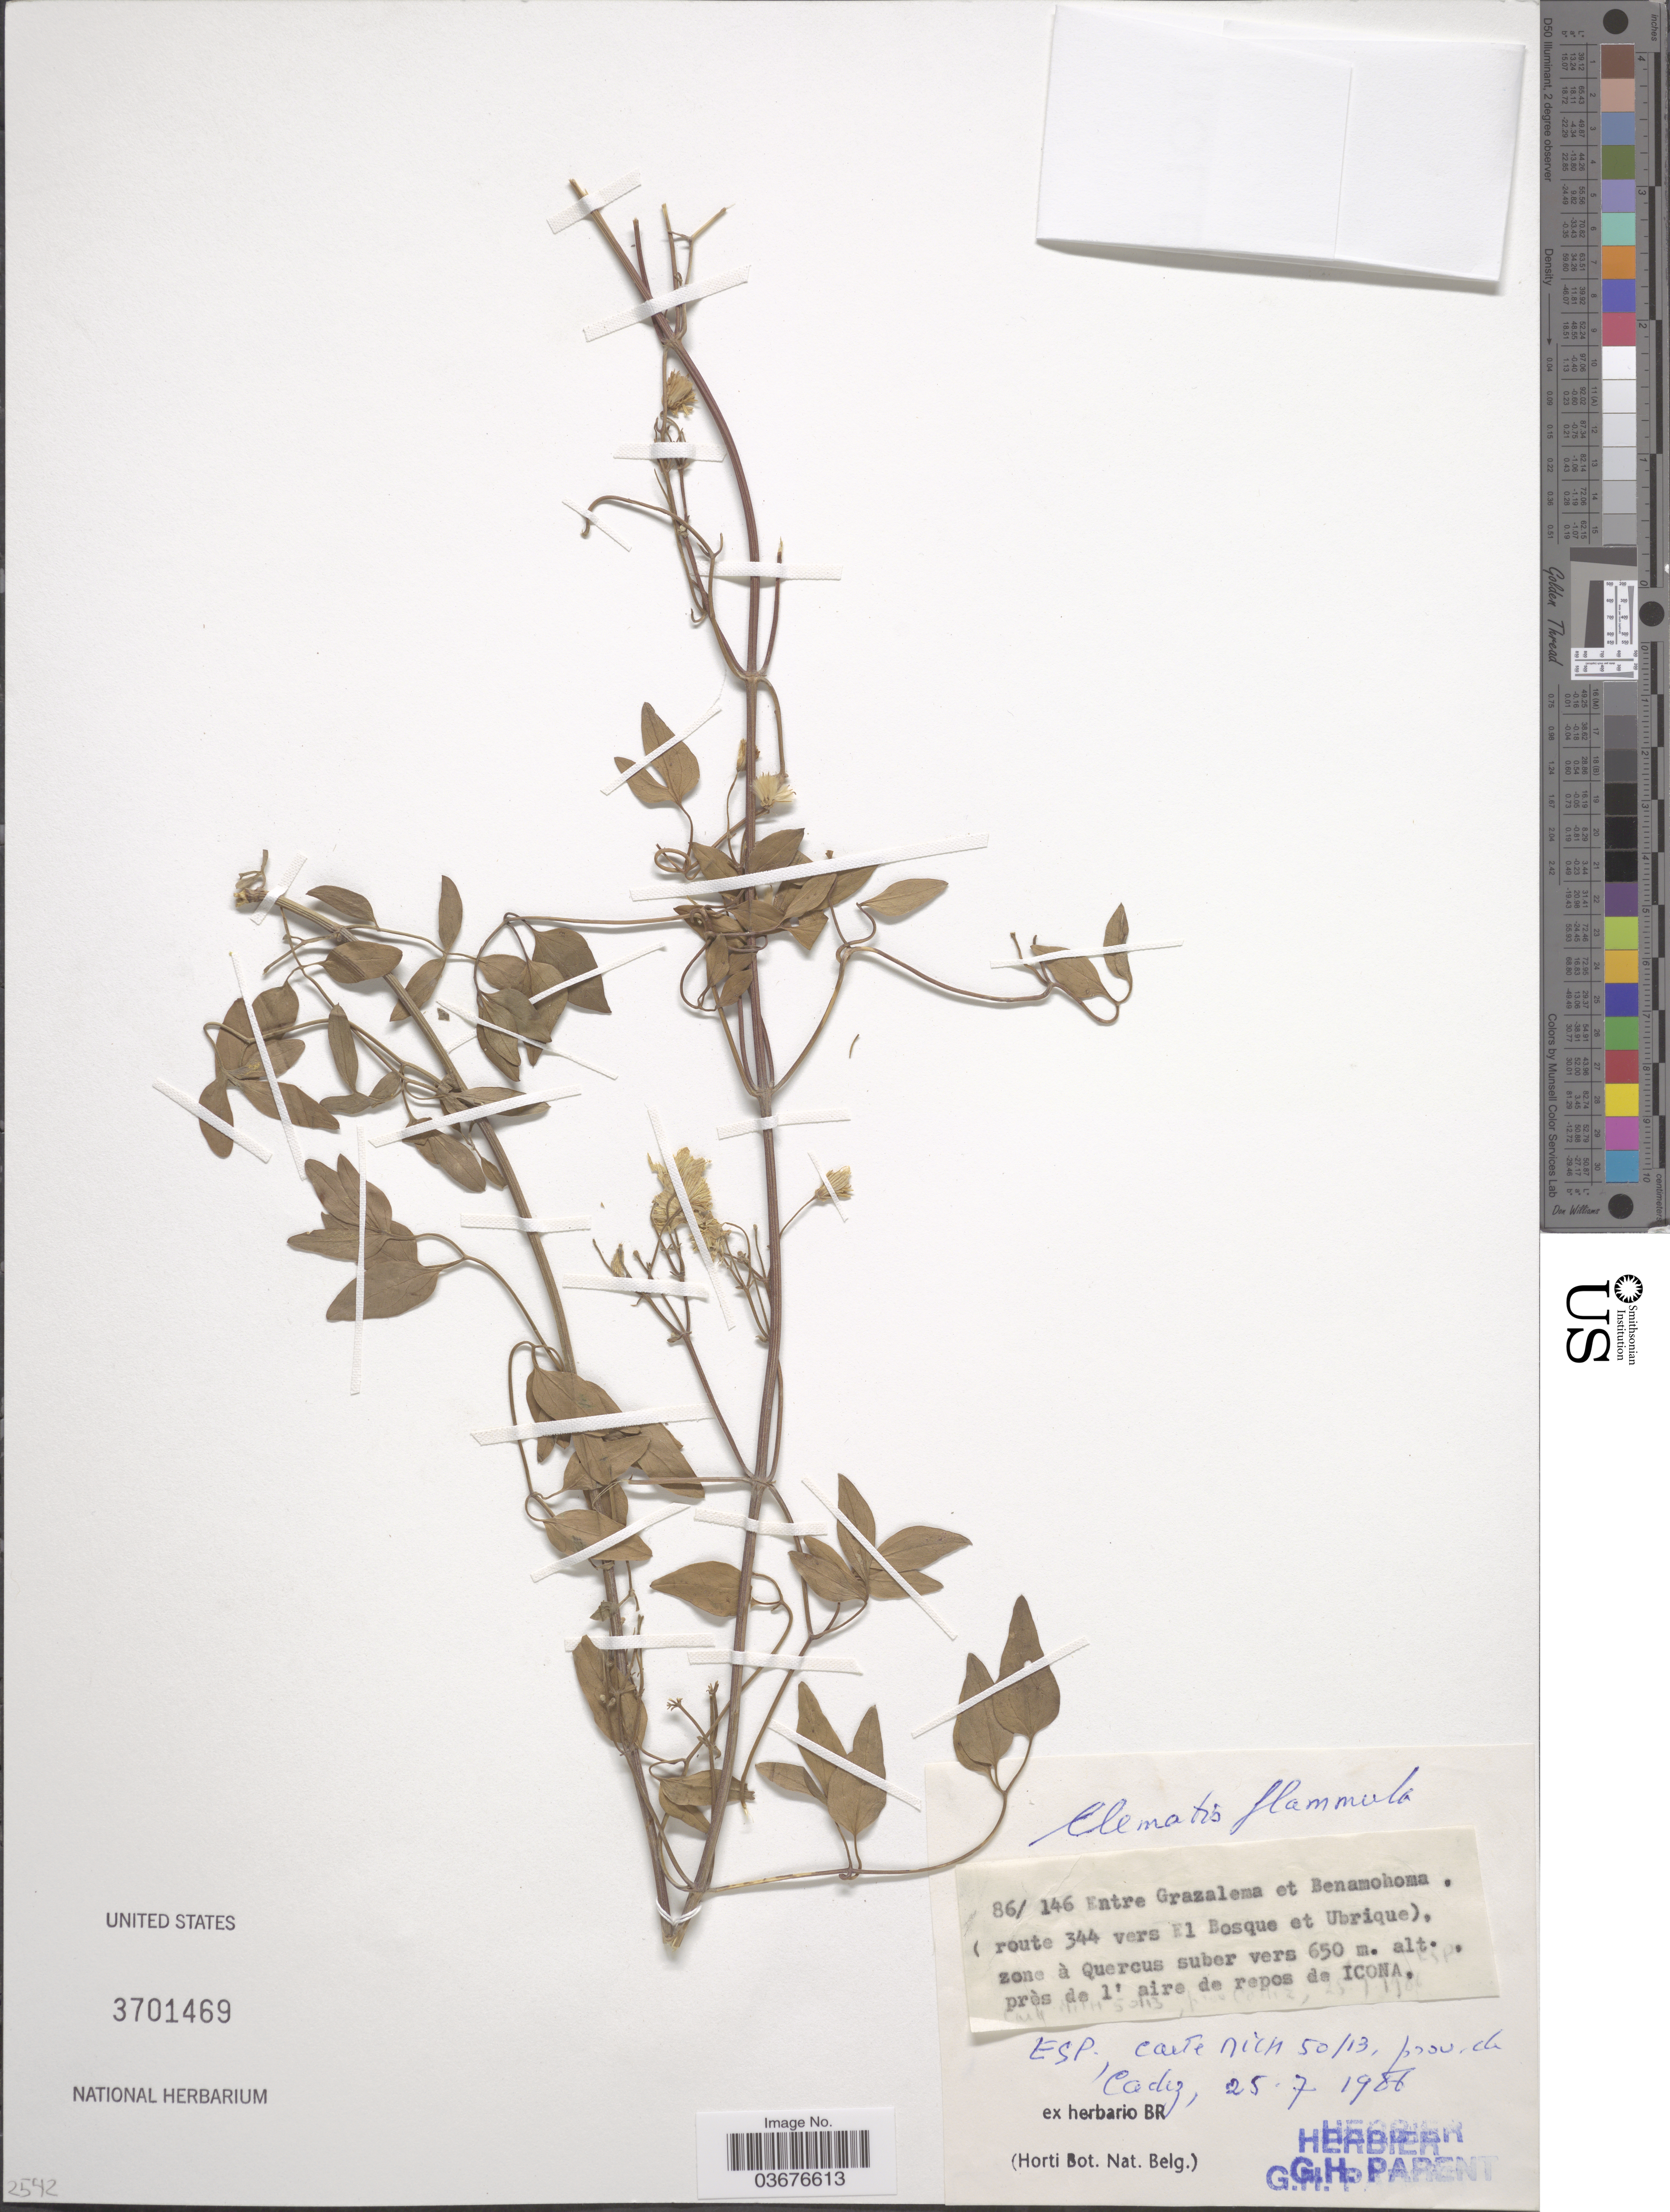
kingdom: Plantae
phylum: Tracheophyta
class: Magnoliopsida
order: Ranunculales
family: Ranunculaceae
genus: Clematis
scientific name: Clematis flammula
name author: L.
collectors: ex herb. Horti Bot. Nat. Belg.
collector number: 86/146?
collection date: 1986-07-25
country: Spain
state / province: Andalucia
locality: Entre Grazalema et Benamohoma. (route 344 vers El Bosque et Ubrique), zone à Qeurcus suber vers 650 m. Prov. de Cadiz.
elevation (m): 650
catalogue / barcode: US 3701469